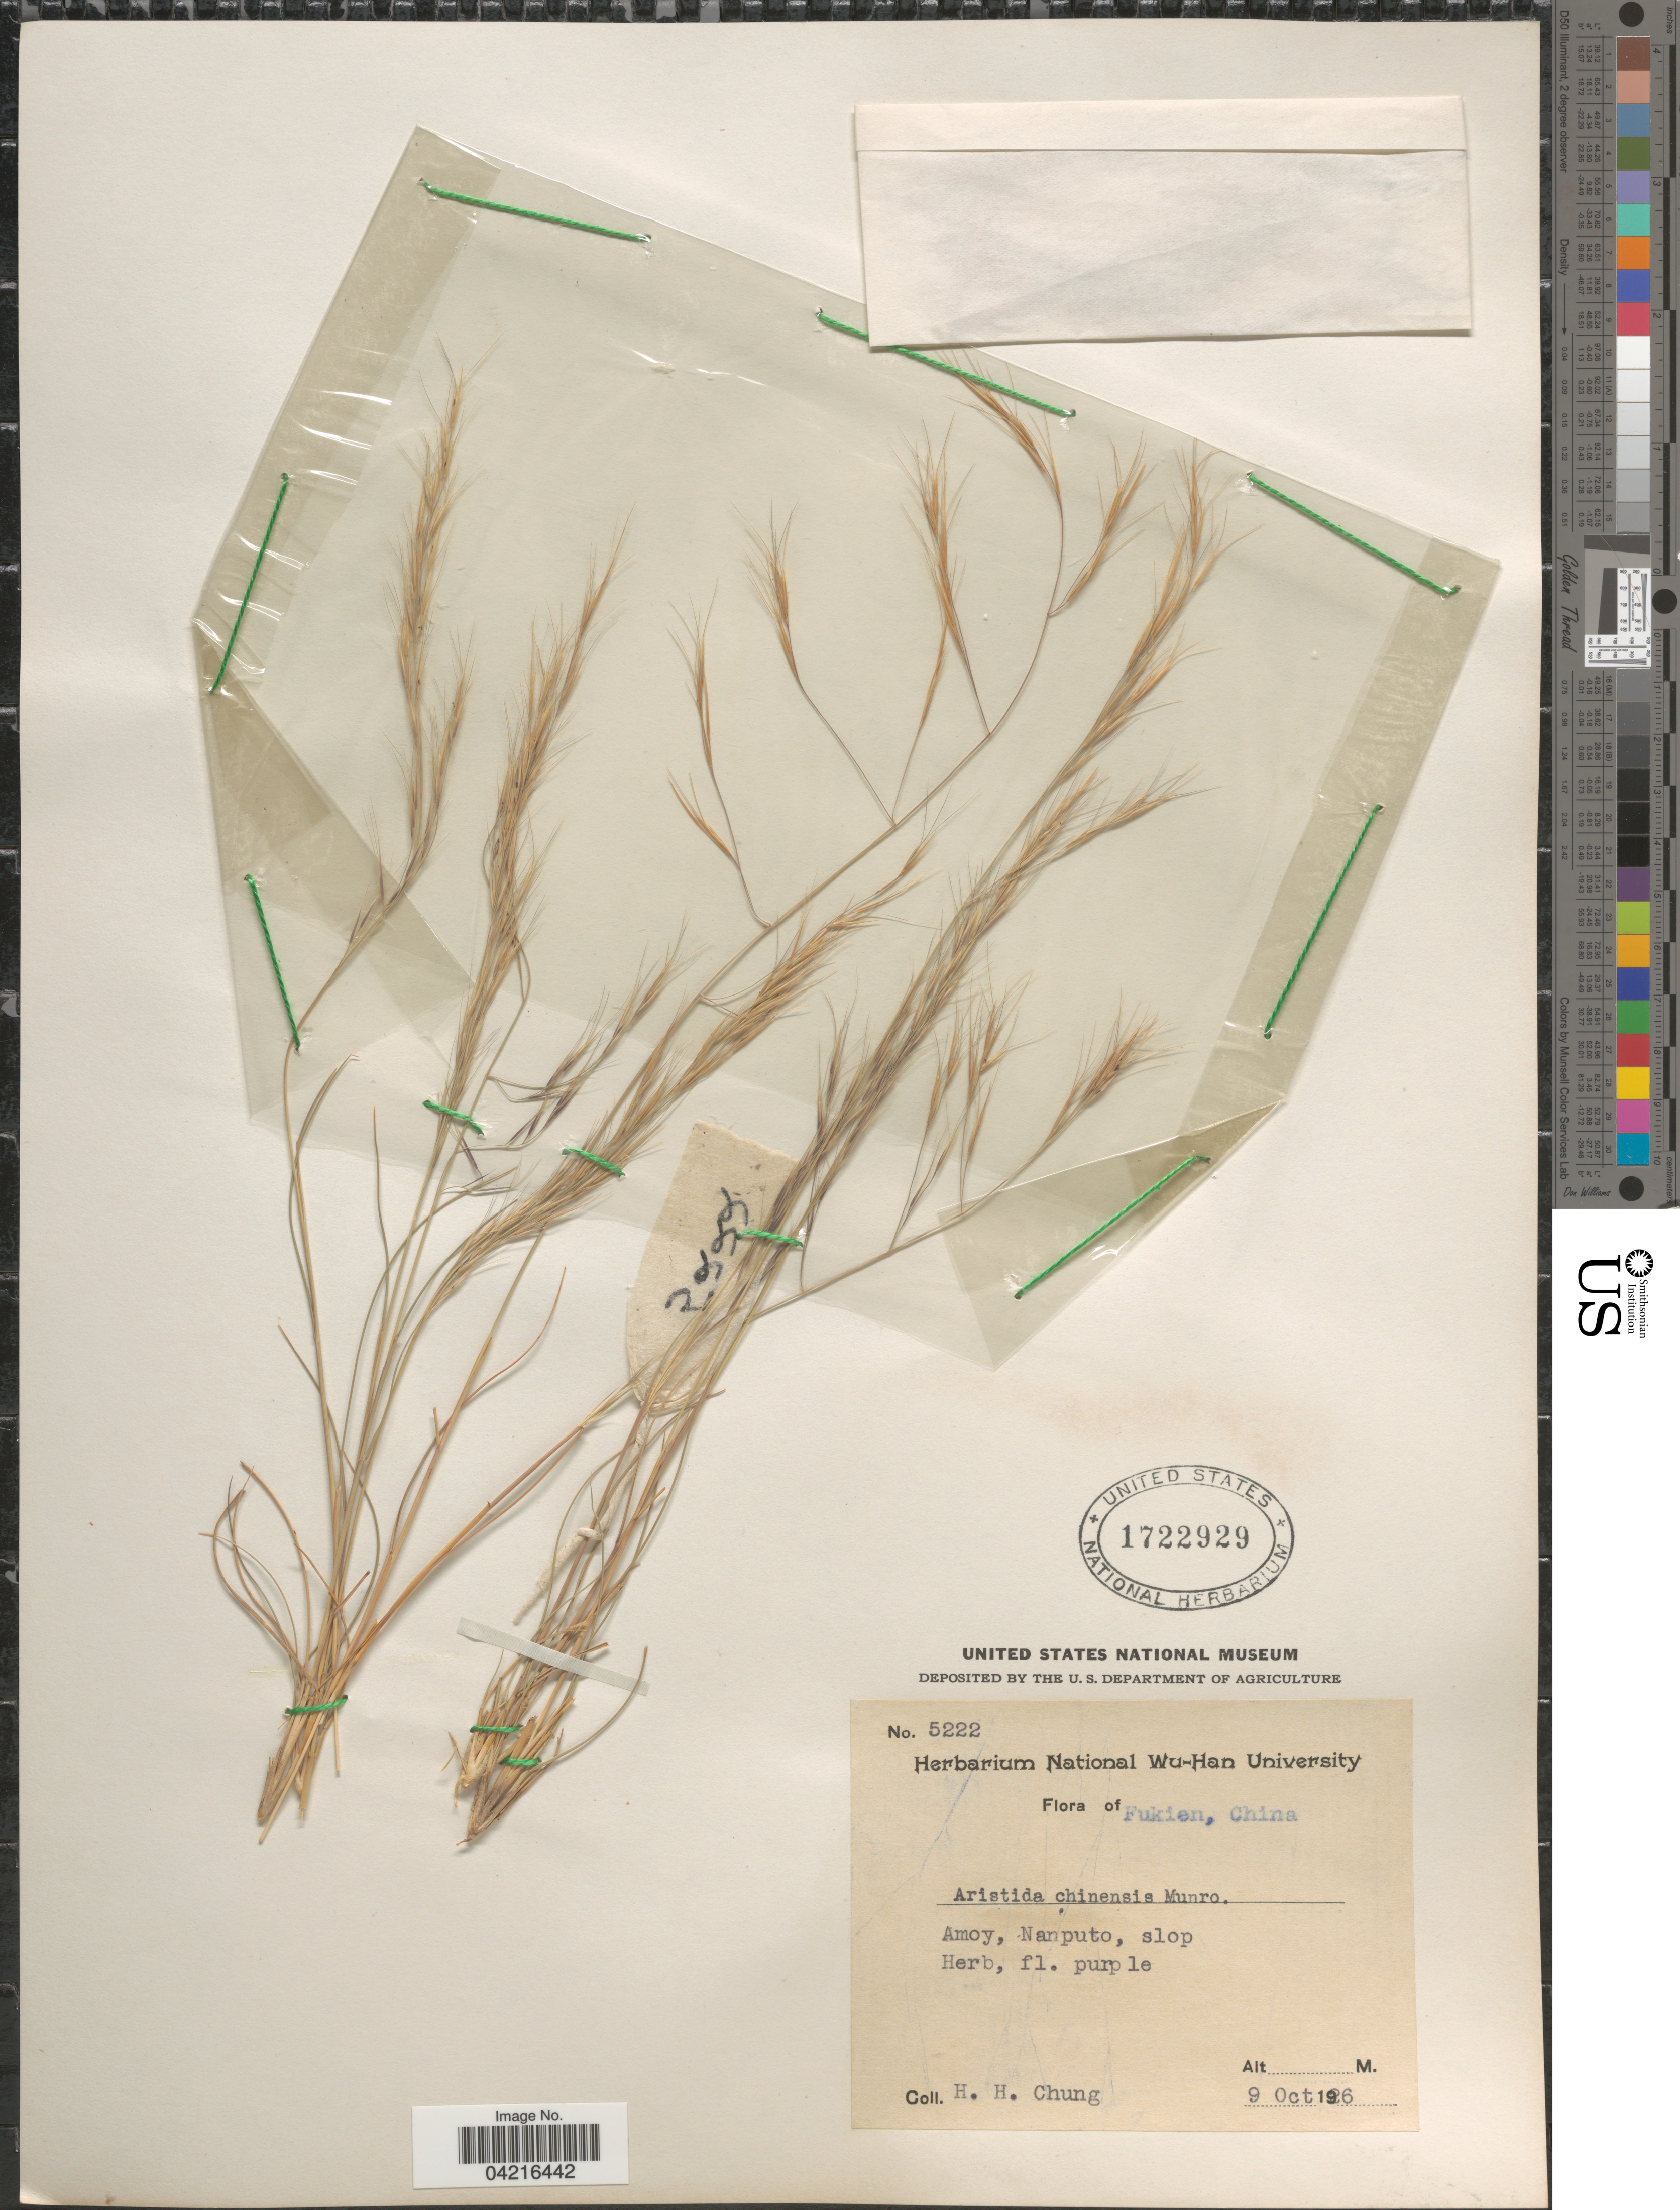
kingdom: Plantae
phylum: Tracheophyta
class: Liliopsida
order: Poales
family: Poaceae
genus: Aristida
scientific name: Aristida chinensis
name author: Munro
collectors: H. Chung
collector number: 5222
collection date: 1926-10-09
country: China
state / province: Fujian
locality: Amoy, Nanputo, slope .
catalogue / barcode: US 1722929